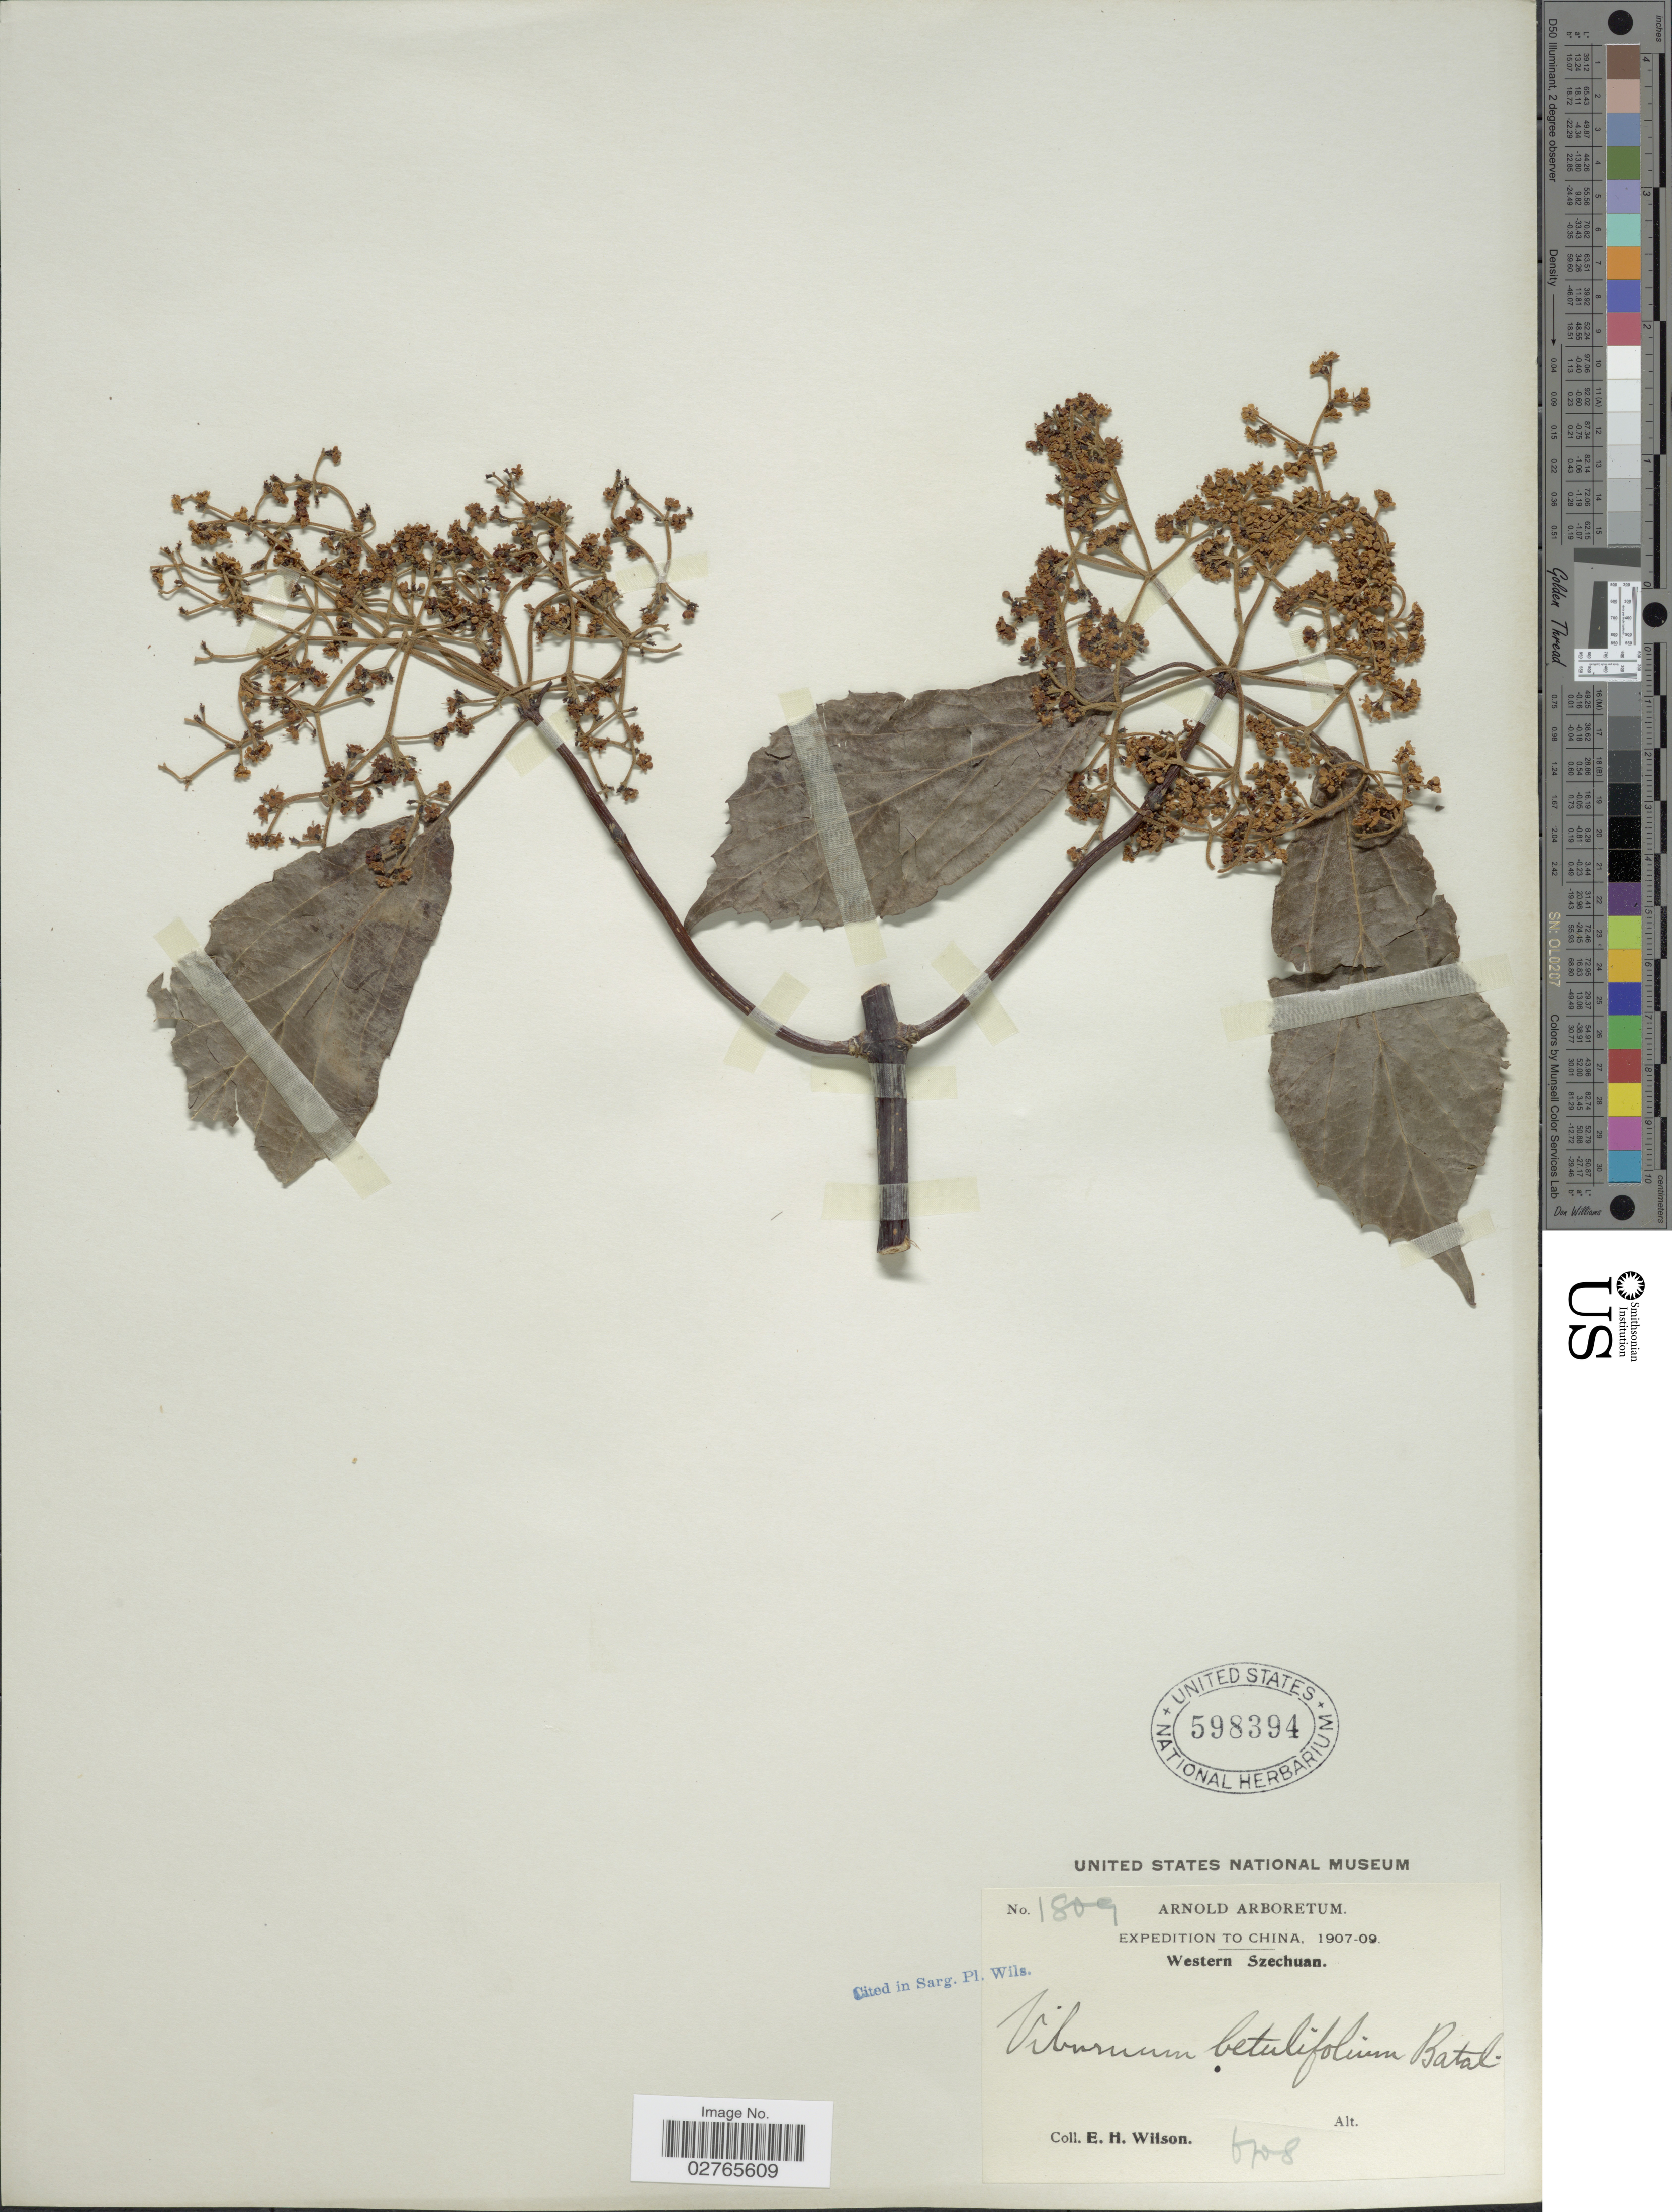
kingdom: Plantae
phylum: Tracheophyta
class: Magnoliopsida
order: Dipsacales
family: Viburnaceae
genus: Viburnum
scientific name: Viburnum betulifolium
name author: Batalin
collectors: E. Wilson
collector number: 1809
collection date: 1908-06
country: China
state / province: Sichuan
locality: Western Szechuan.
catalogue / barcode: US 598394